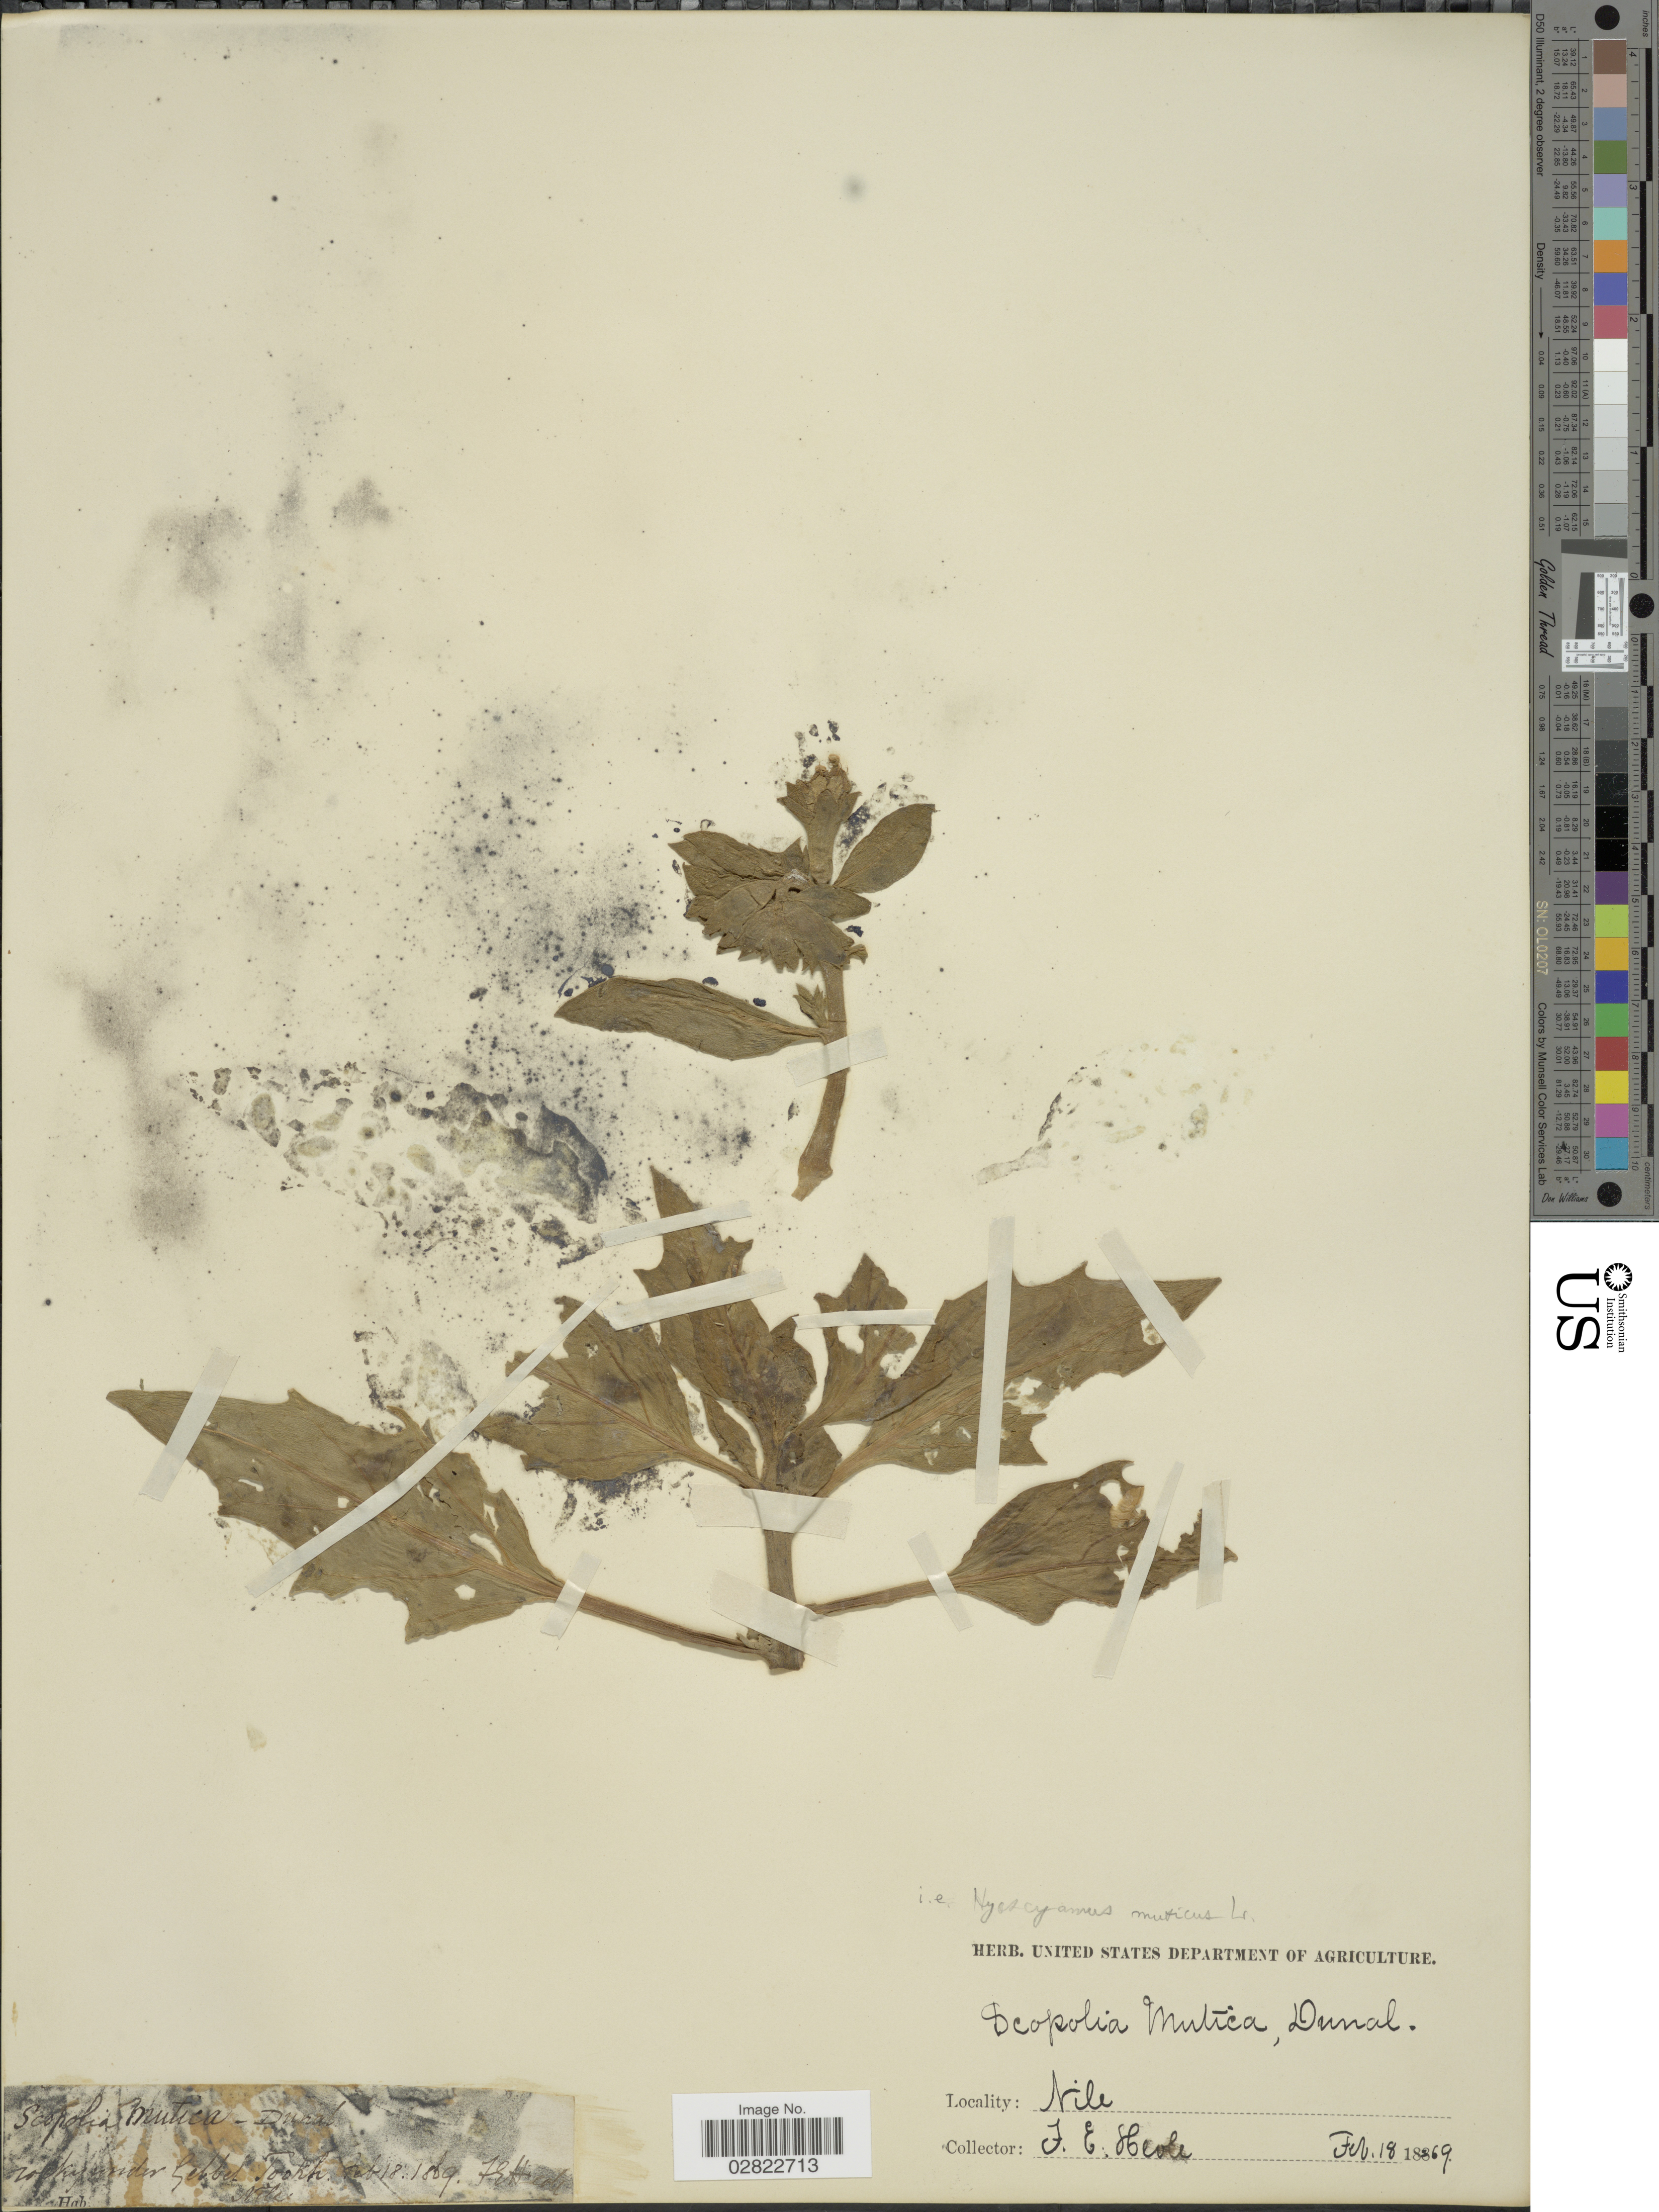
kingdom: Plantae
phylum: Tracheophyta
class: Magnoliopsida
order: Solanales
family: Solanaceae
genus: Hyoscyamus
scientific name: Hyoscyamus muticus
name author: L.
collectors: F. Heole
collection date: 1869-02-18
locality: Nile.